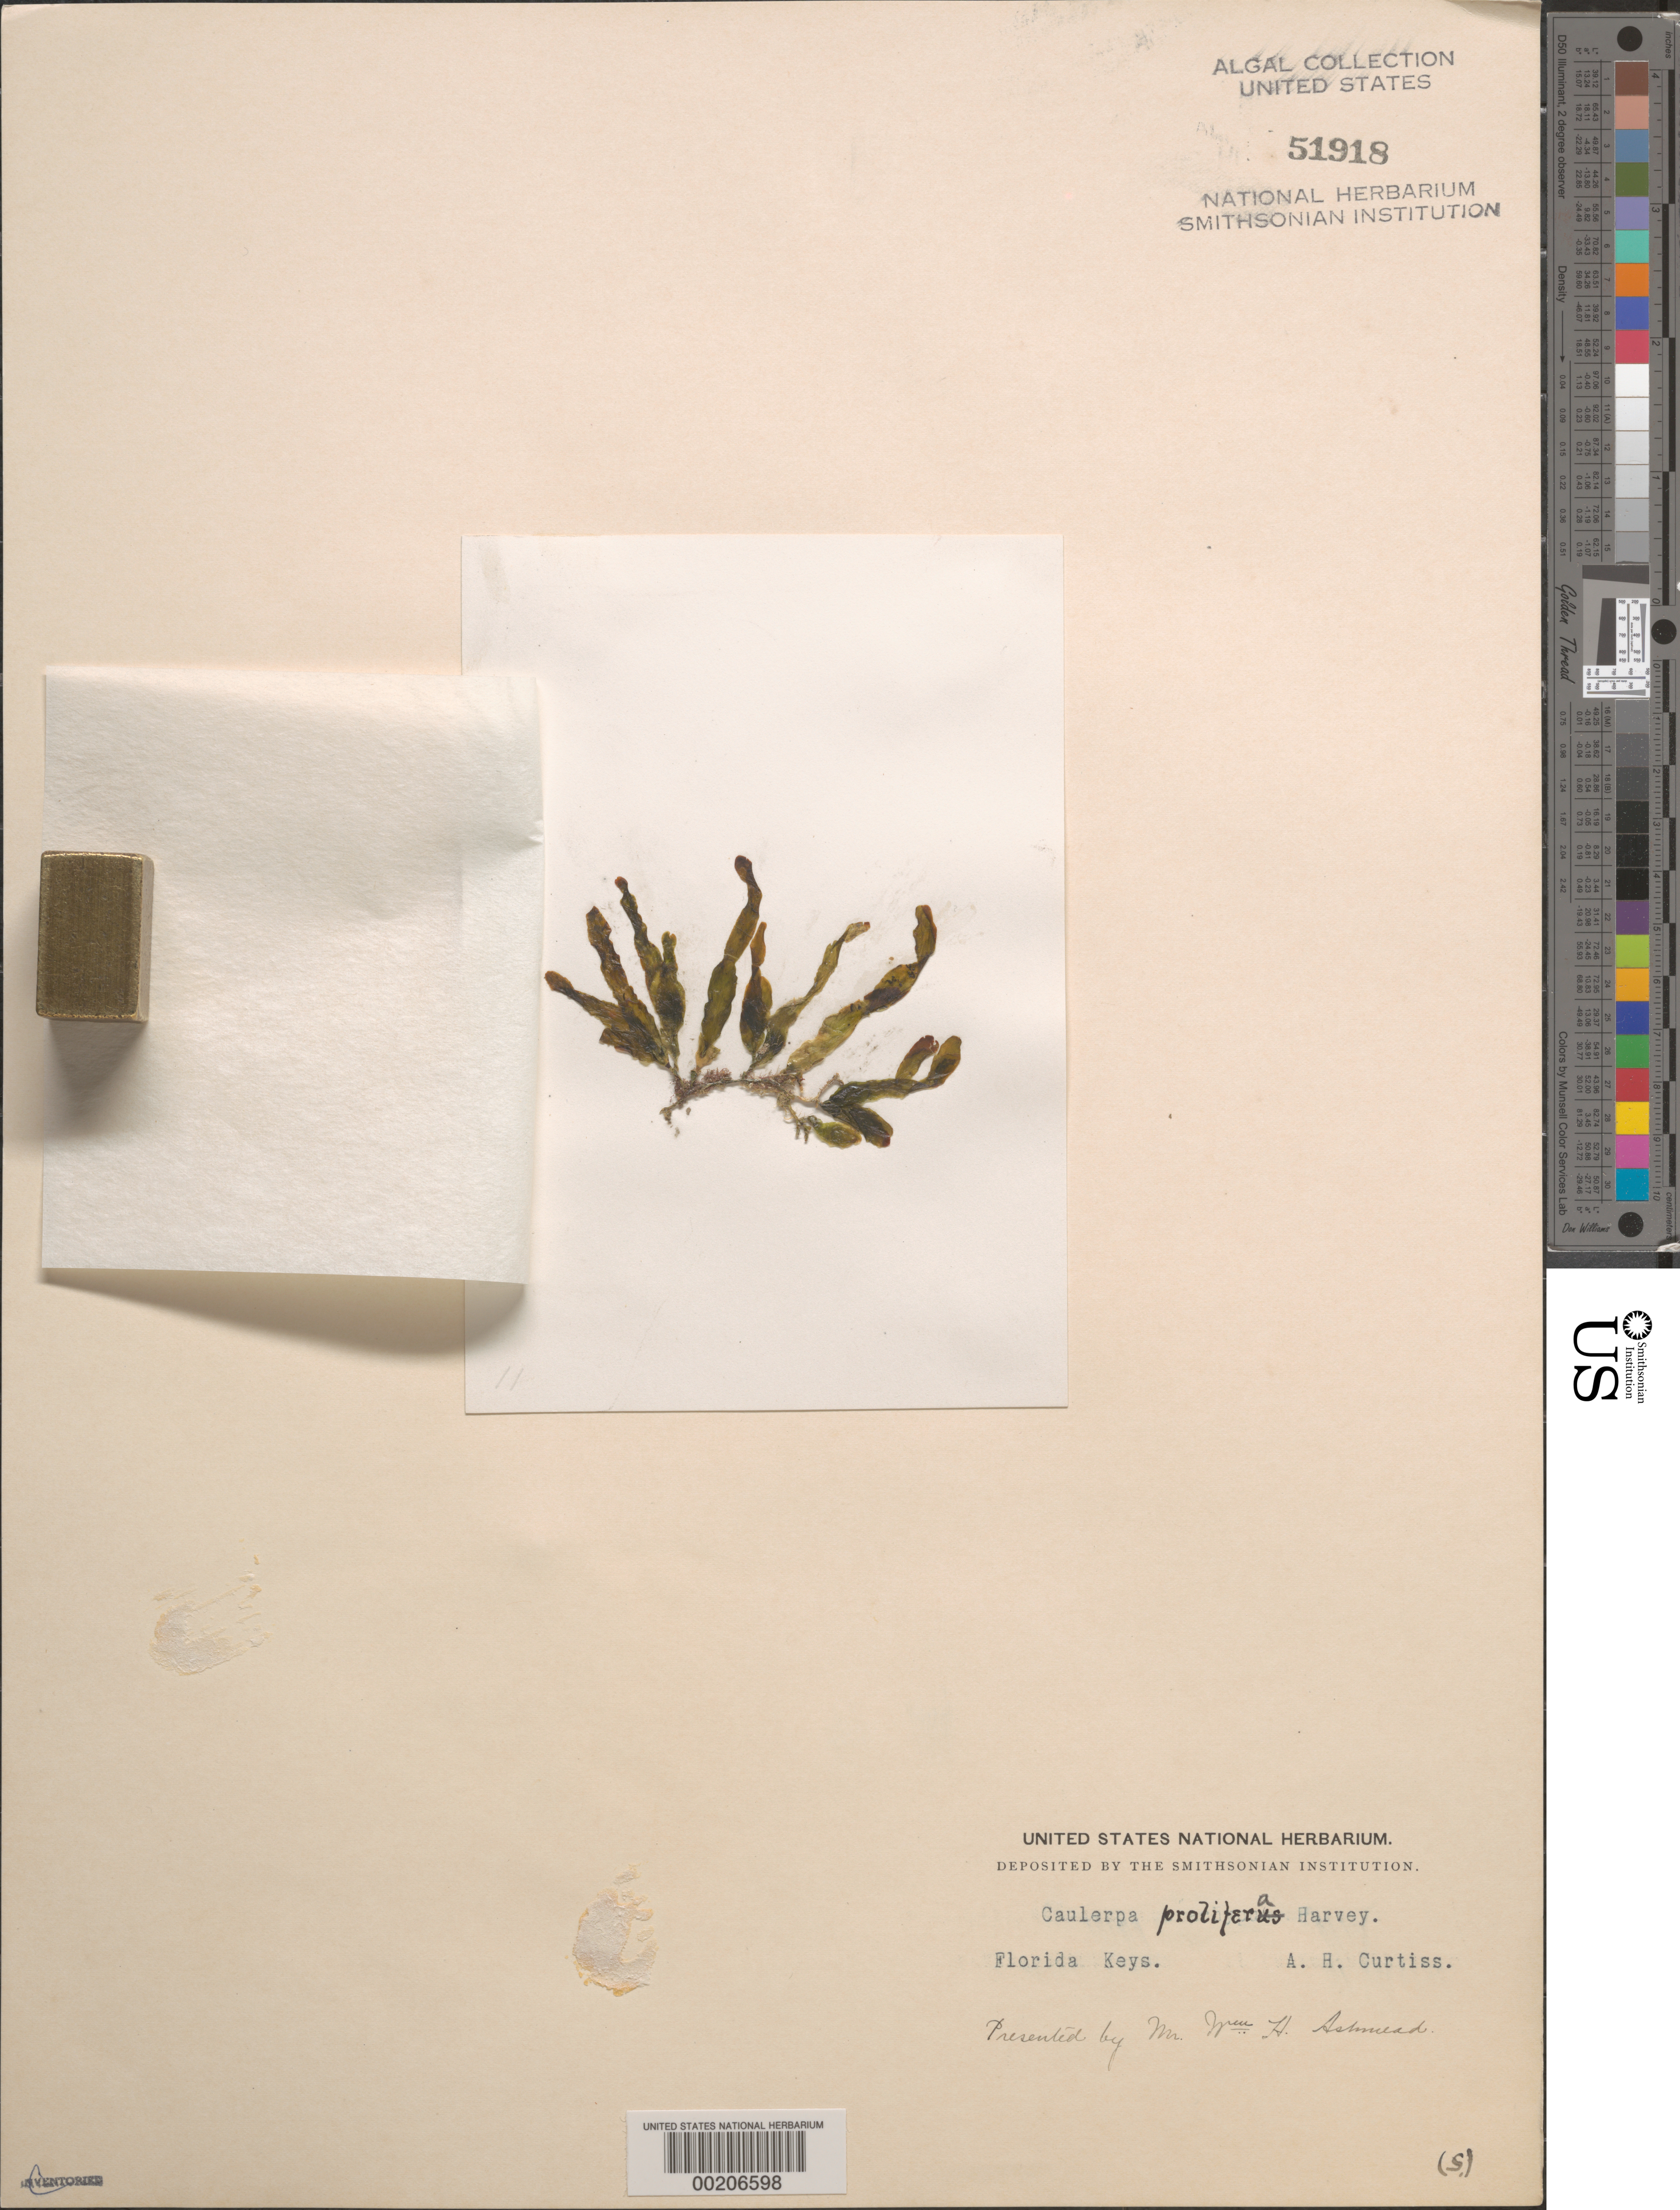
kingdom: Plantae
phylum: Chlorophyta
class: Ulvophyceae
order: Bryopsidales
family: Caulerpaceae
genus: Caulerpa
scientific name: Caulerpa prolifera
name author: (Forssk.) J.V.Lamouroux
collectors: A. H. Curtiss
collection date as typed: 18--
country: United States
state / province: Florida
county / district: Monroe County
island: Florida Keys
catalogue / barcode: US 51918